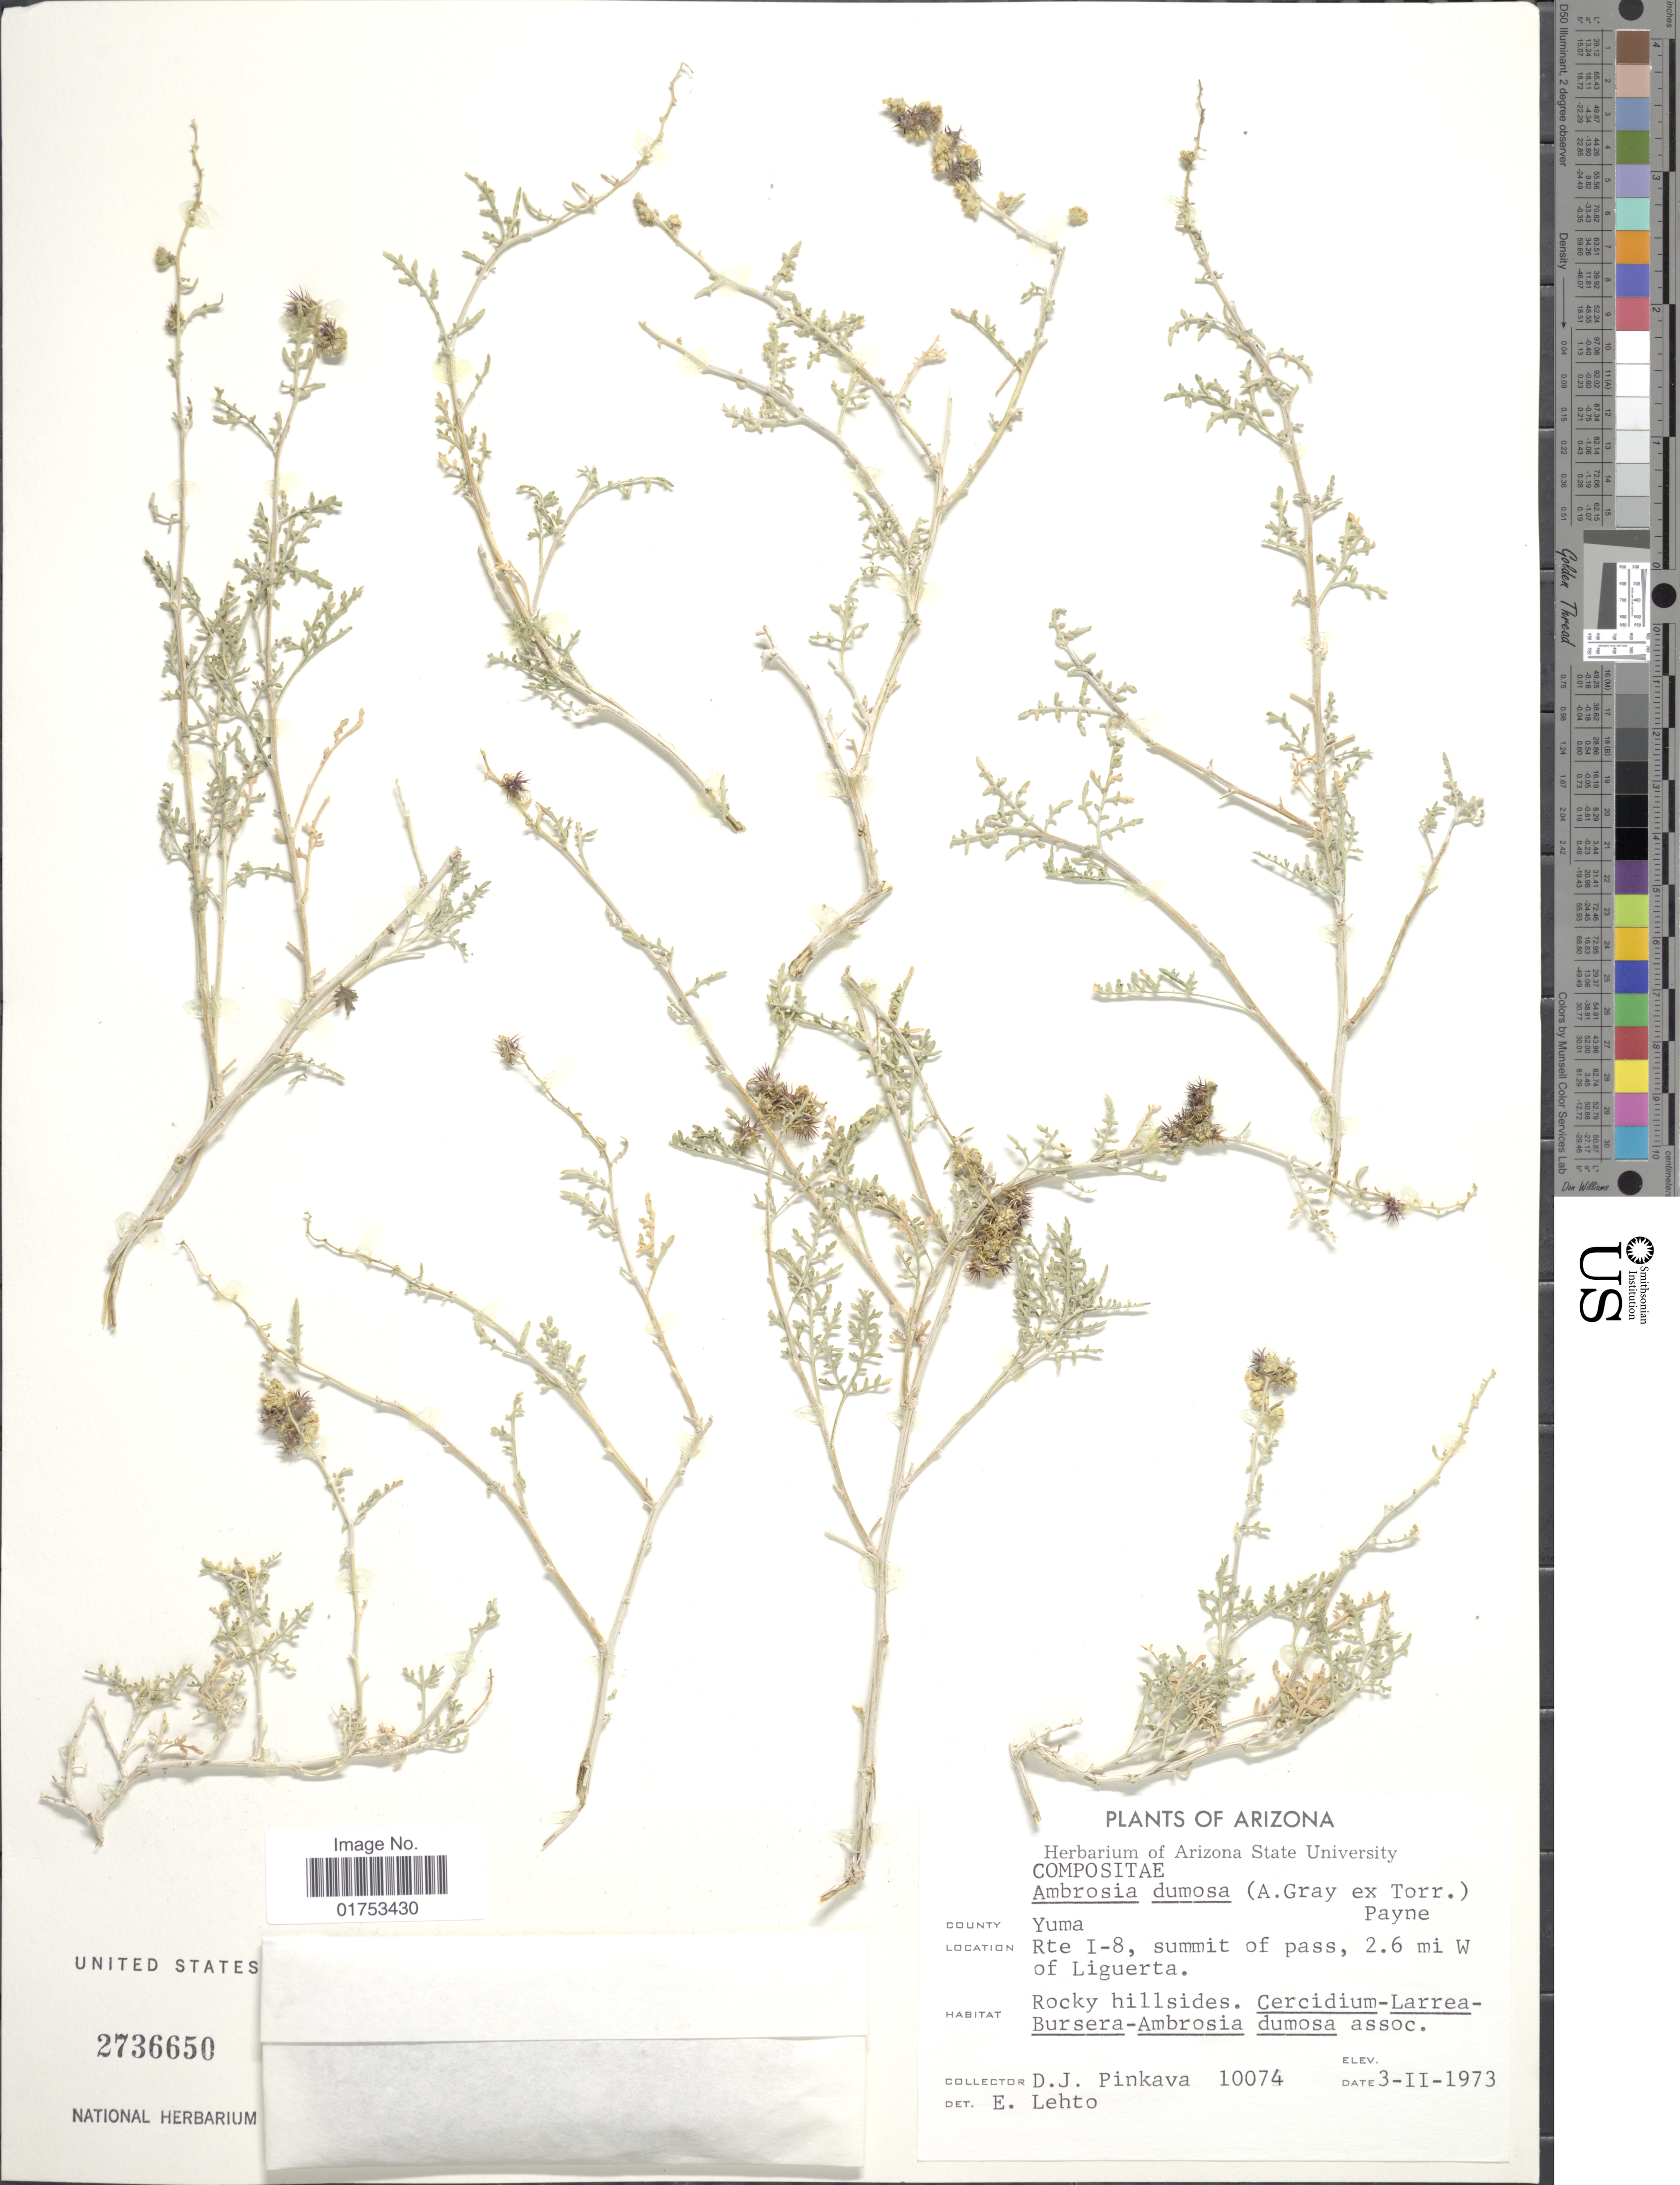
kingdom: Plantae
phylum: Tracheophyta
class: Magnoliopsida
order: Asterales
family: Asteraceae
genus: Ambrosia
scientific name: Ambrosia dumosa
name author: (A. Gray) W.W.Payne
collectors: D. J. Pinkava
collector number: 10074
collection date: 1973-02-03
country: United States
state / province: Arizona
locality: County Yuma, Rte 1-8, summit of pass, 2.6 mi W of Liguerta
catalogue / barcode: US 2736650